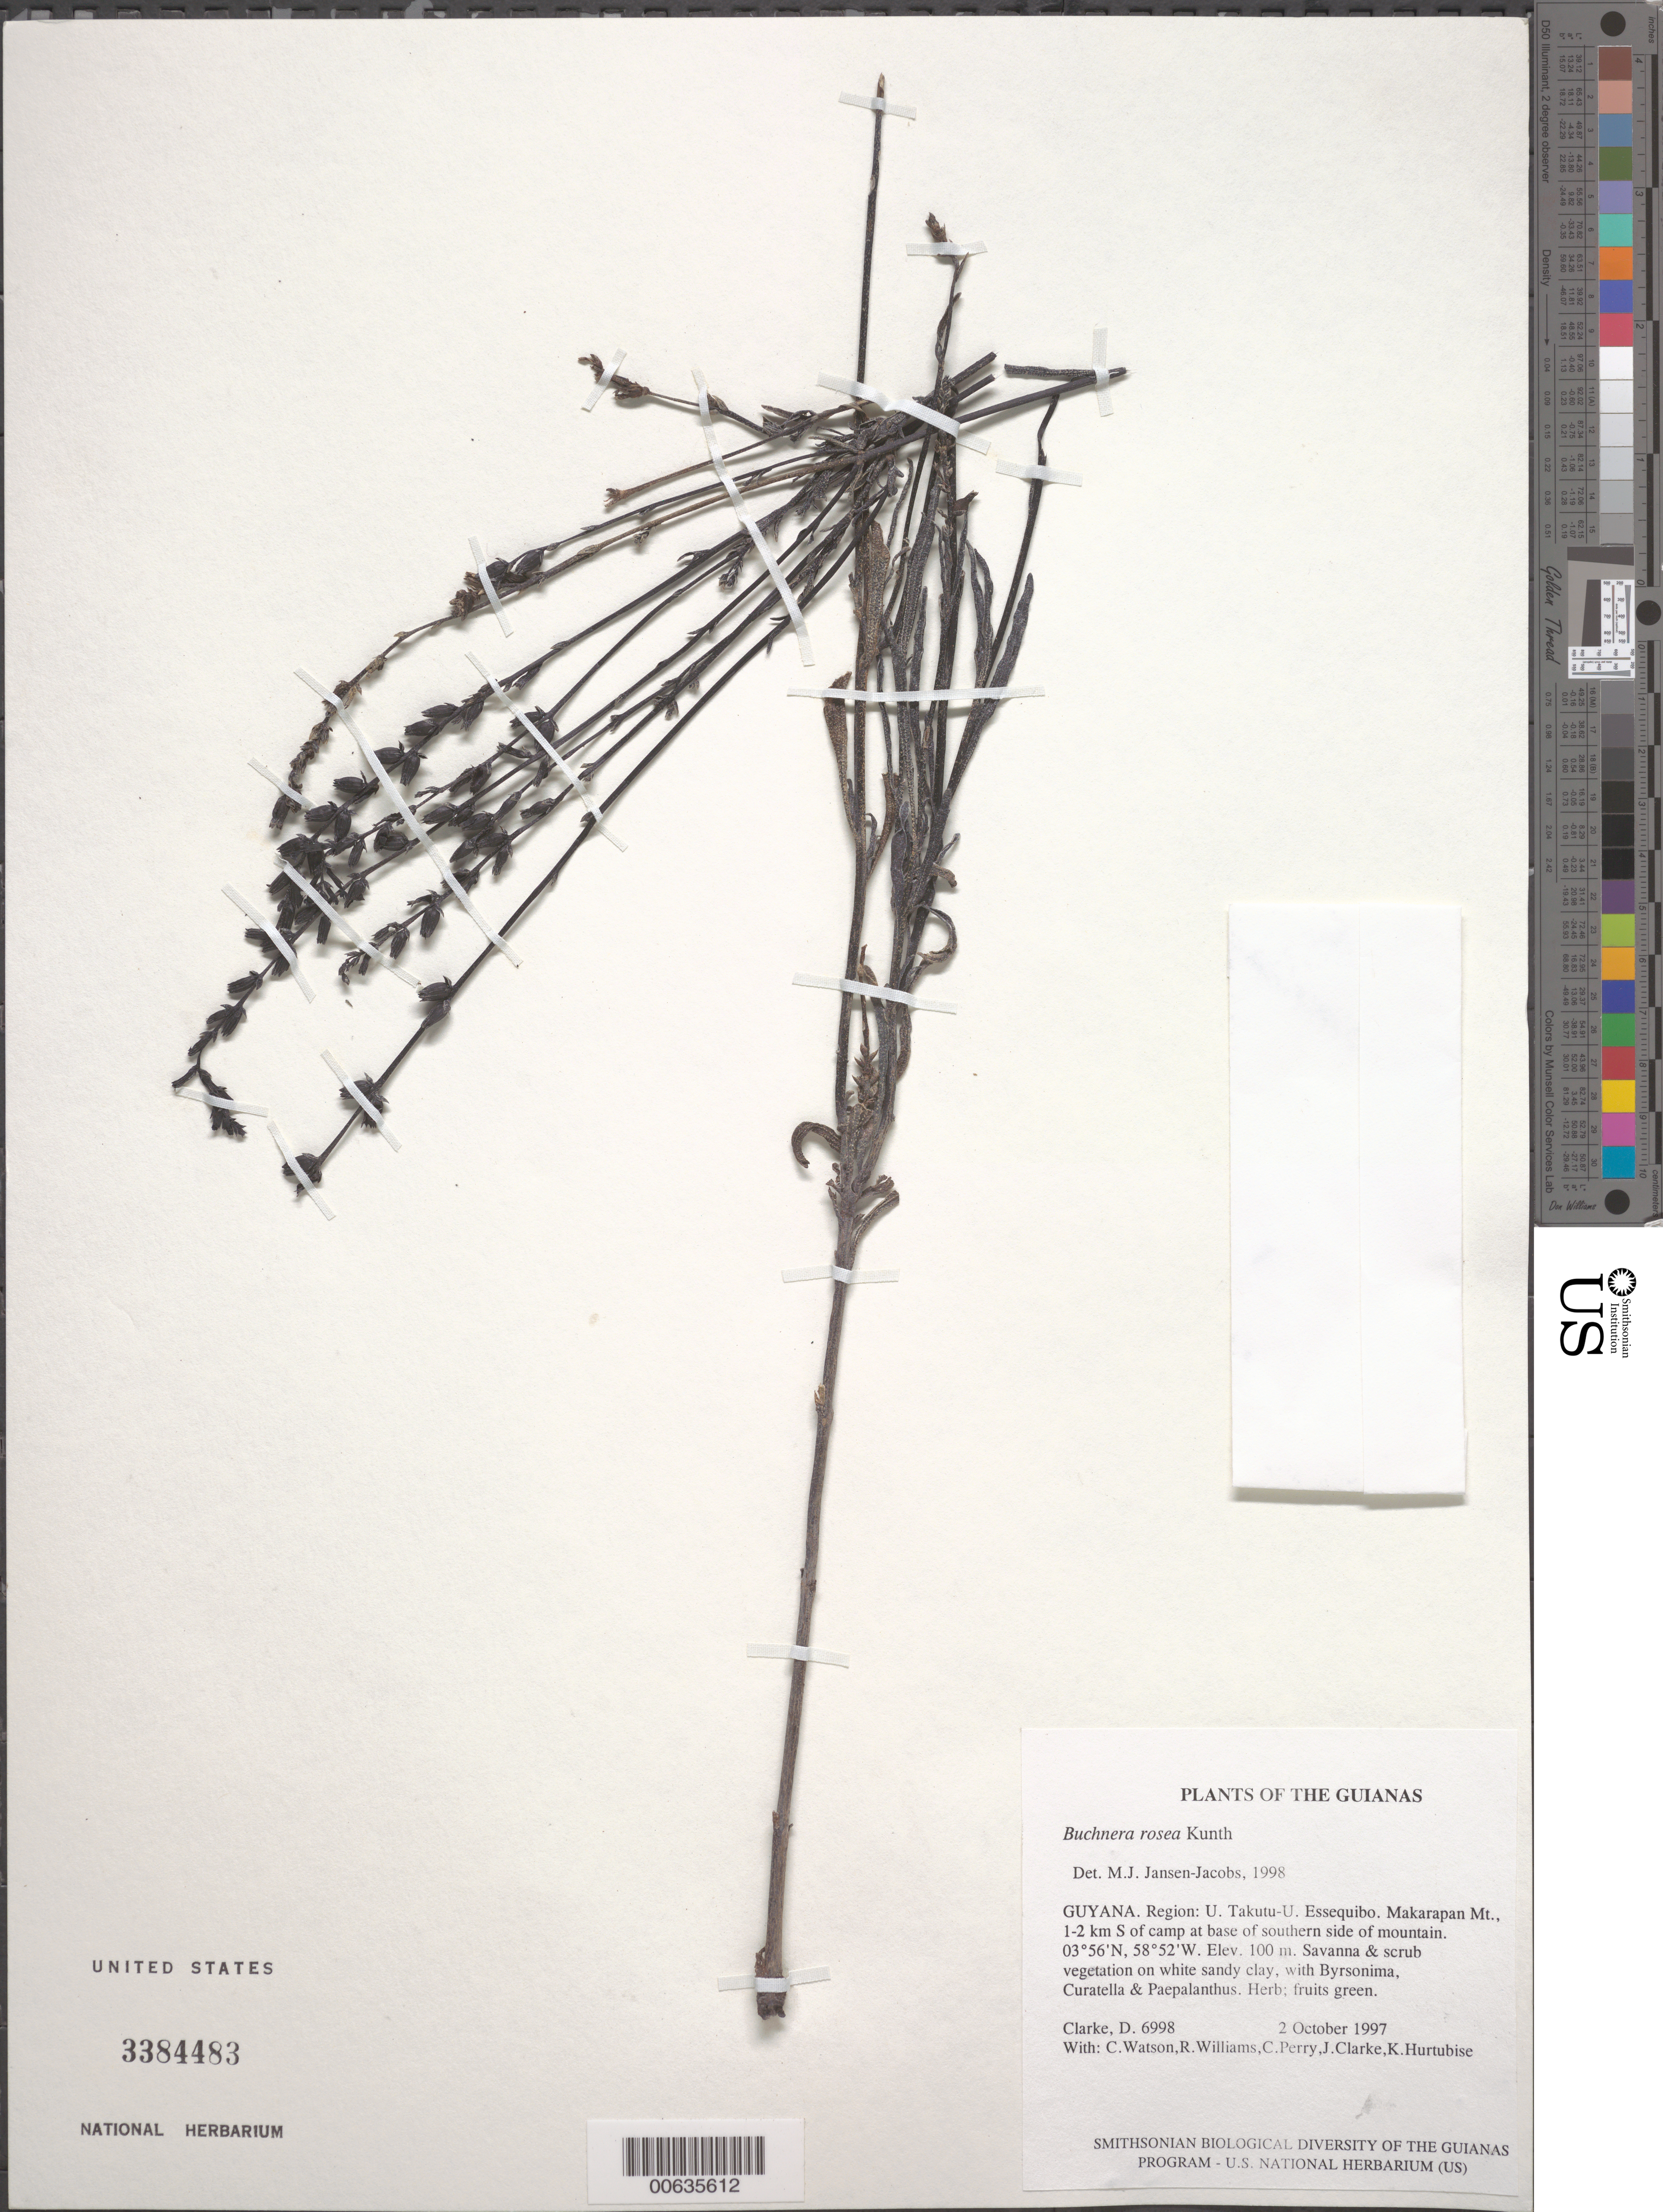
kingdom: Plantae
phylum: Tracheophyta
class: Magnoliopsida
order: Lamiales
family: Orobanchaceae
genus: Buchnera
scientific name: Buchnera rosea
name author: Kunth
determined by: Jansen-Jacobs, M. J., (U), Nationaal Herbarium Nederland, Utrecht University branch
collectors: H. D. Clarke, C. Watson, R. Williams, C. Perry, J. Clarke & K. Hurtubise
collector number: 6998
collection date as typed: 2 October 1997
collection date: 1997-10-02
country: Guyana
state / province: U. Takutu-U. Essequibo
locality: Makarapan Mt., 1-2 km S of camp at base of southern side of mountain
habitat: Savanna & scrub vegetation on white sandy clay, with Byrsonima, Curatella & Paepalanthus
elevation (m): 100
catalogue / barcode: US 3384483